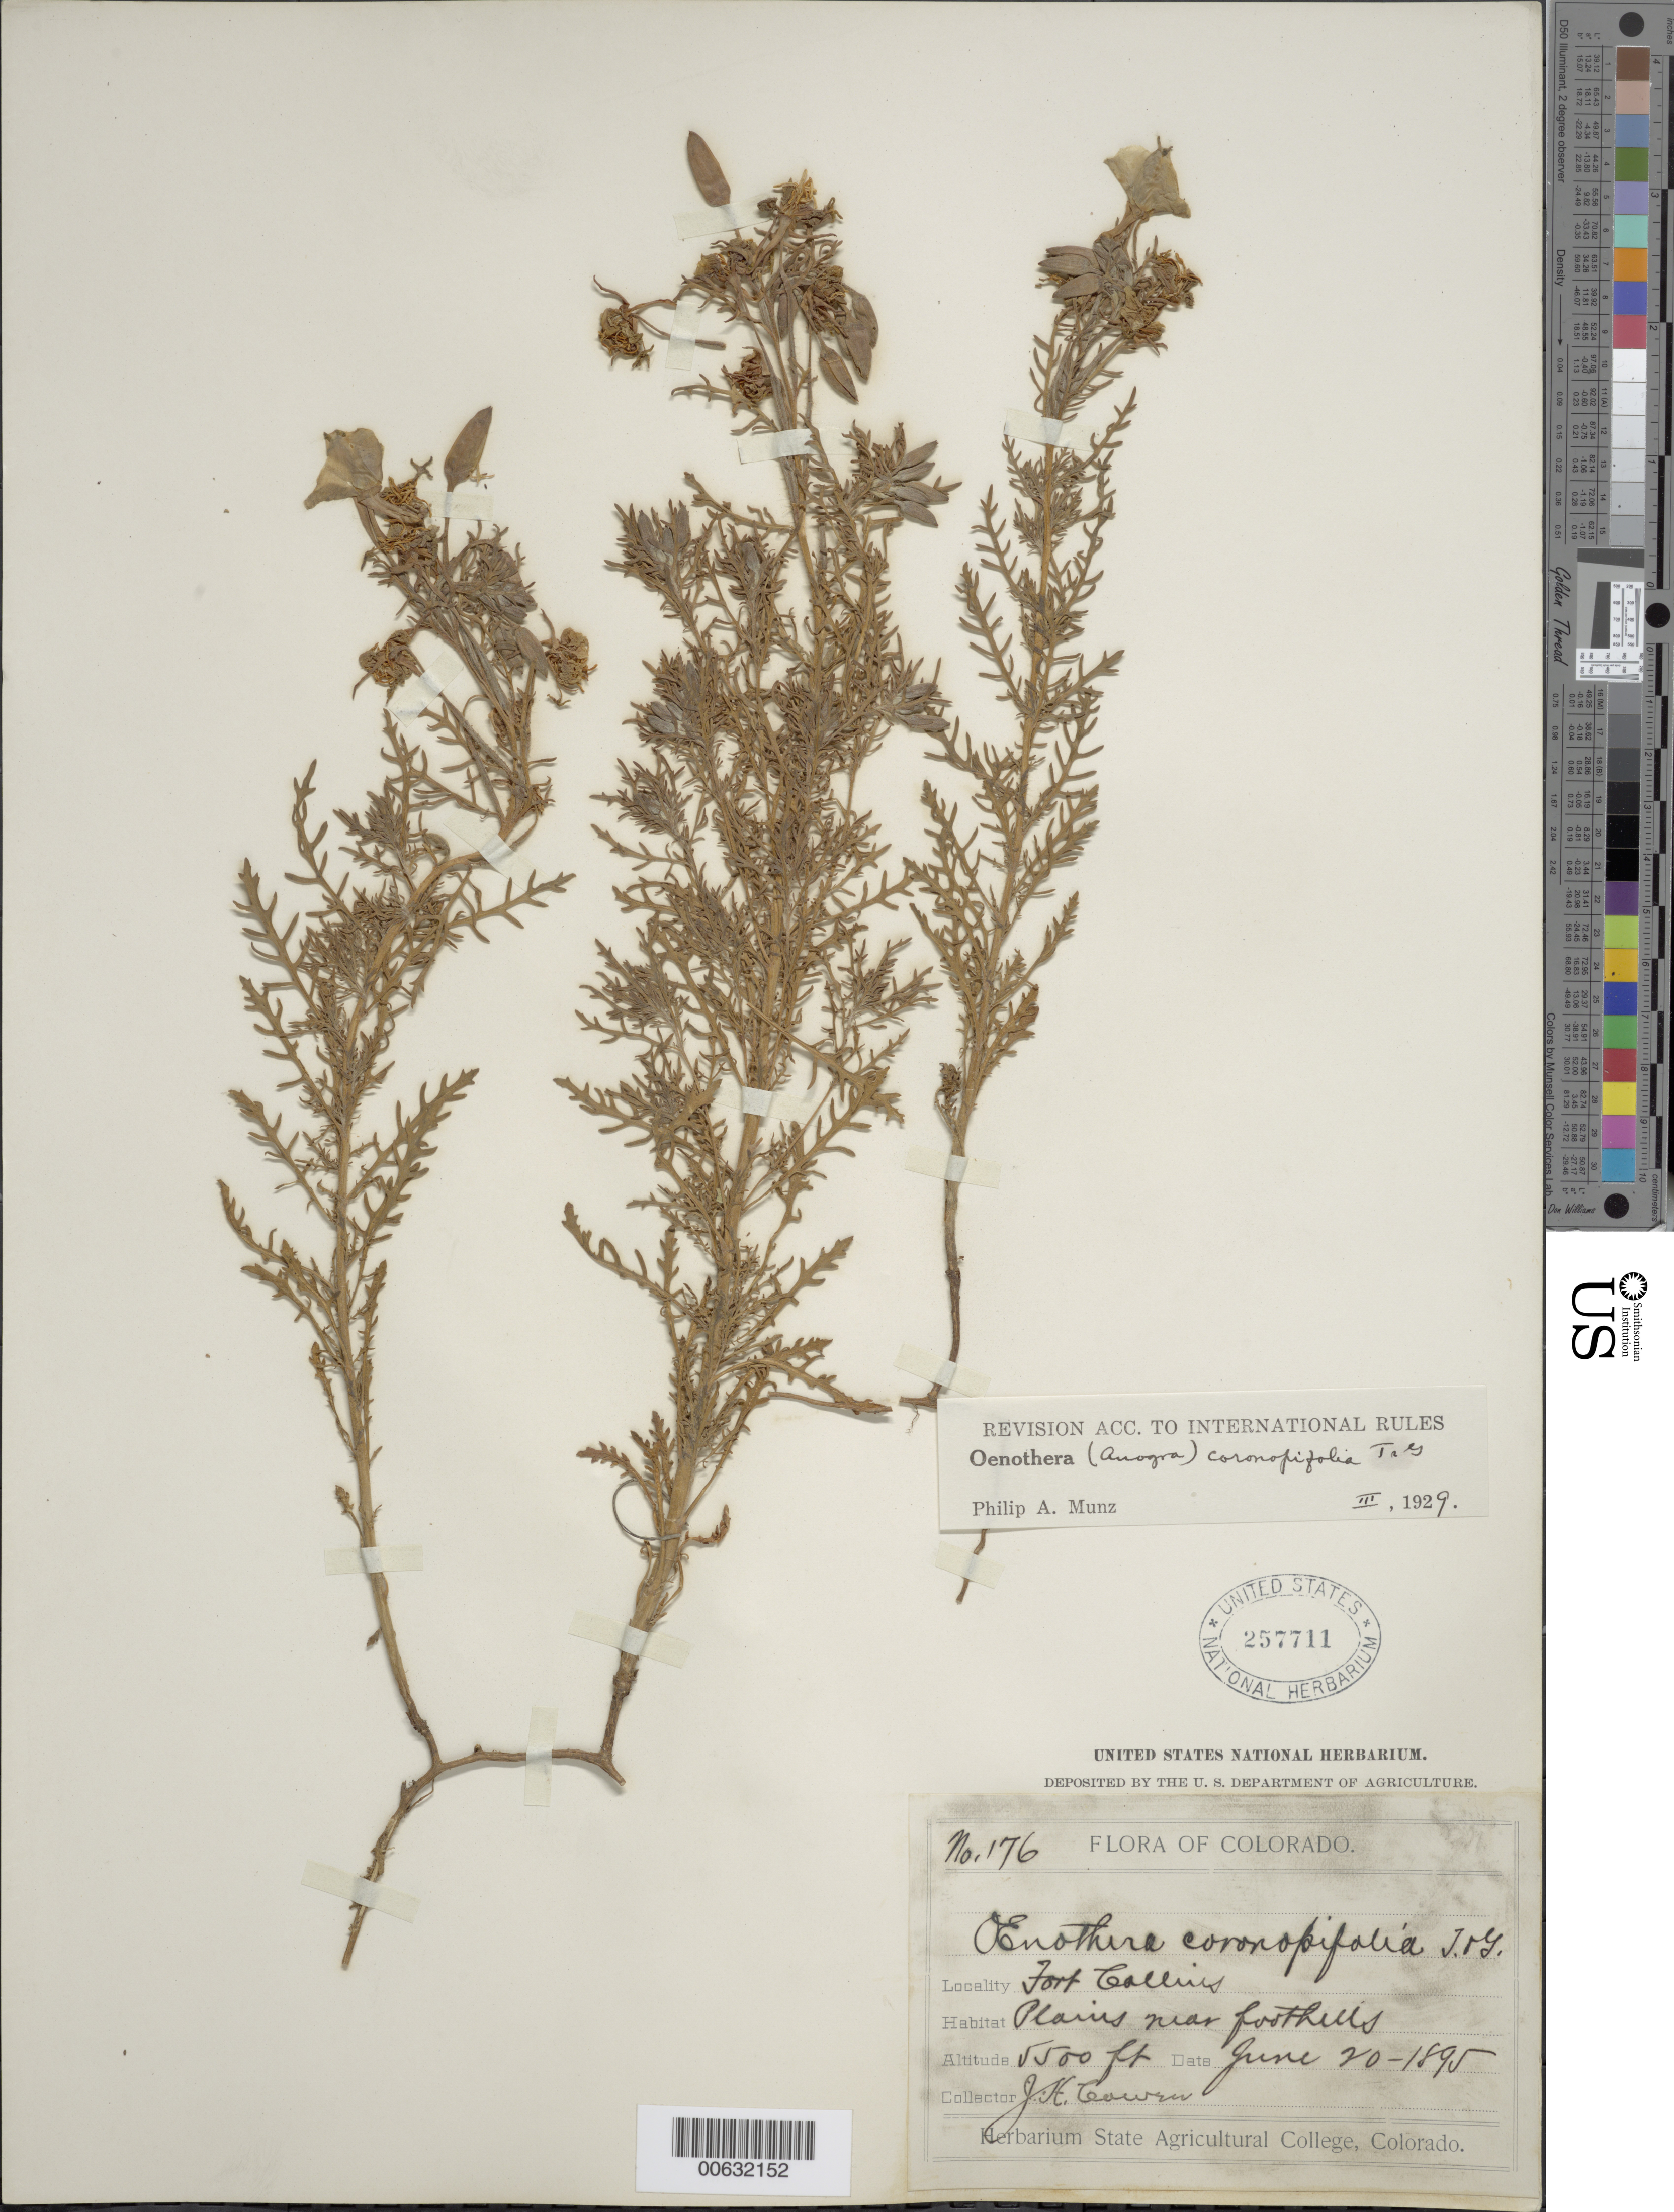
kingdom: Plantae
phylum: Tracheophyta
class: Magnoliopsida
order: Myrtales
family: Onagraceae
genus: Oenothera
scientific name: Oenothera coronopifolia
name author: Torr. & A. Gray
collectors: J. H. Cowen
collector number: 176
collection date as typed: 20 Jun 1895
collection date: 1895-06-20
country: United States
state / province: Colorado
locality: Fort Collins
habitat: Plains near foothills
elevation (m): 1676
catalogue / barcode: US 257711